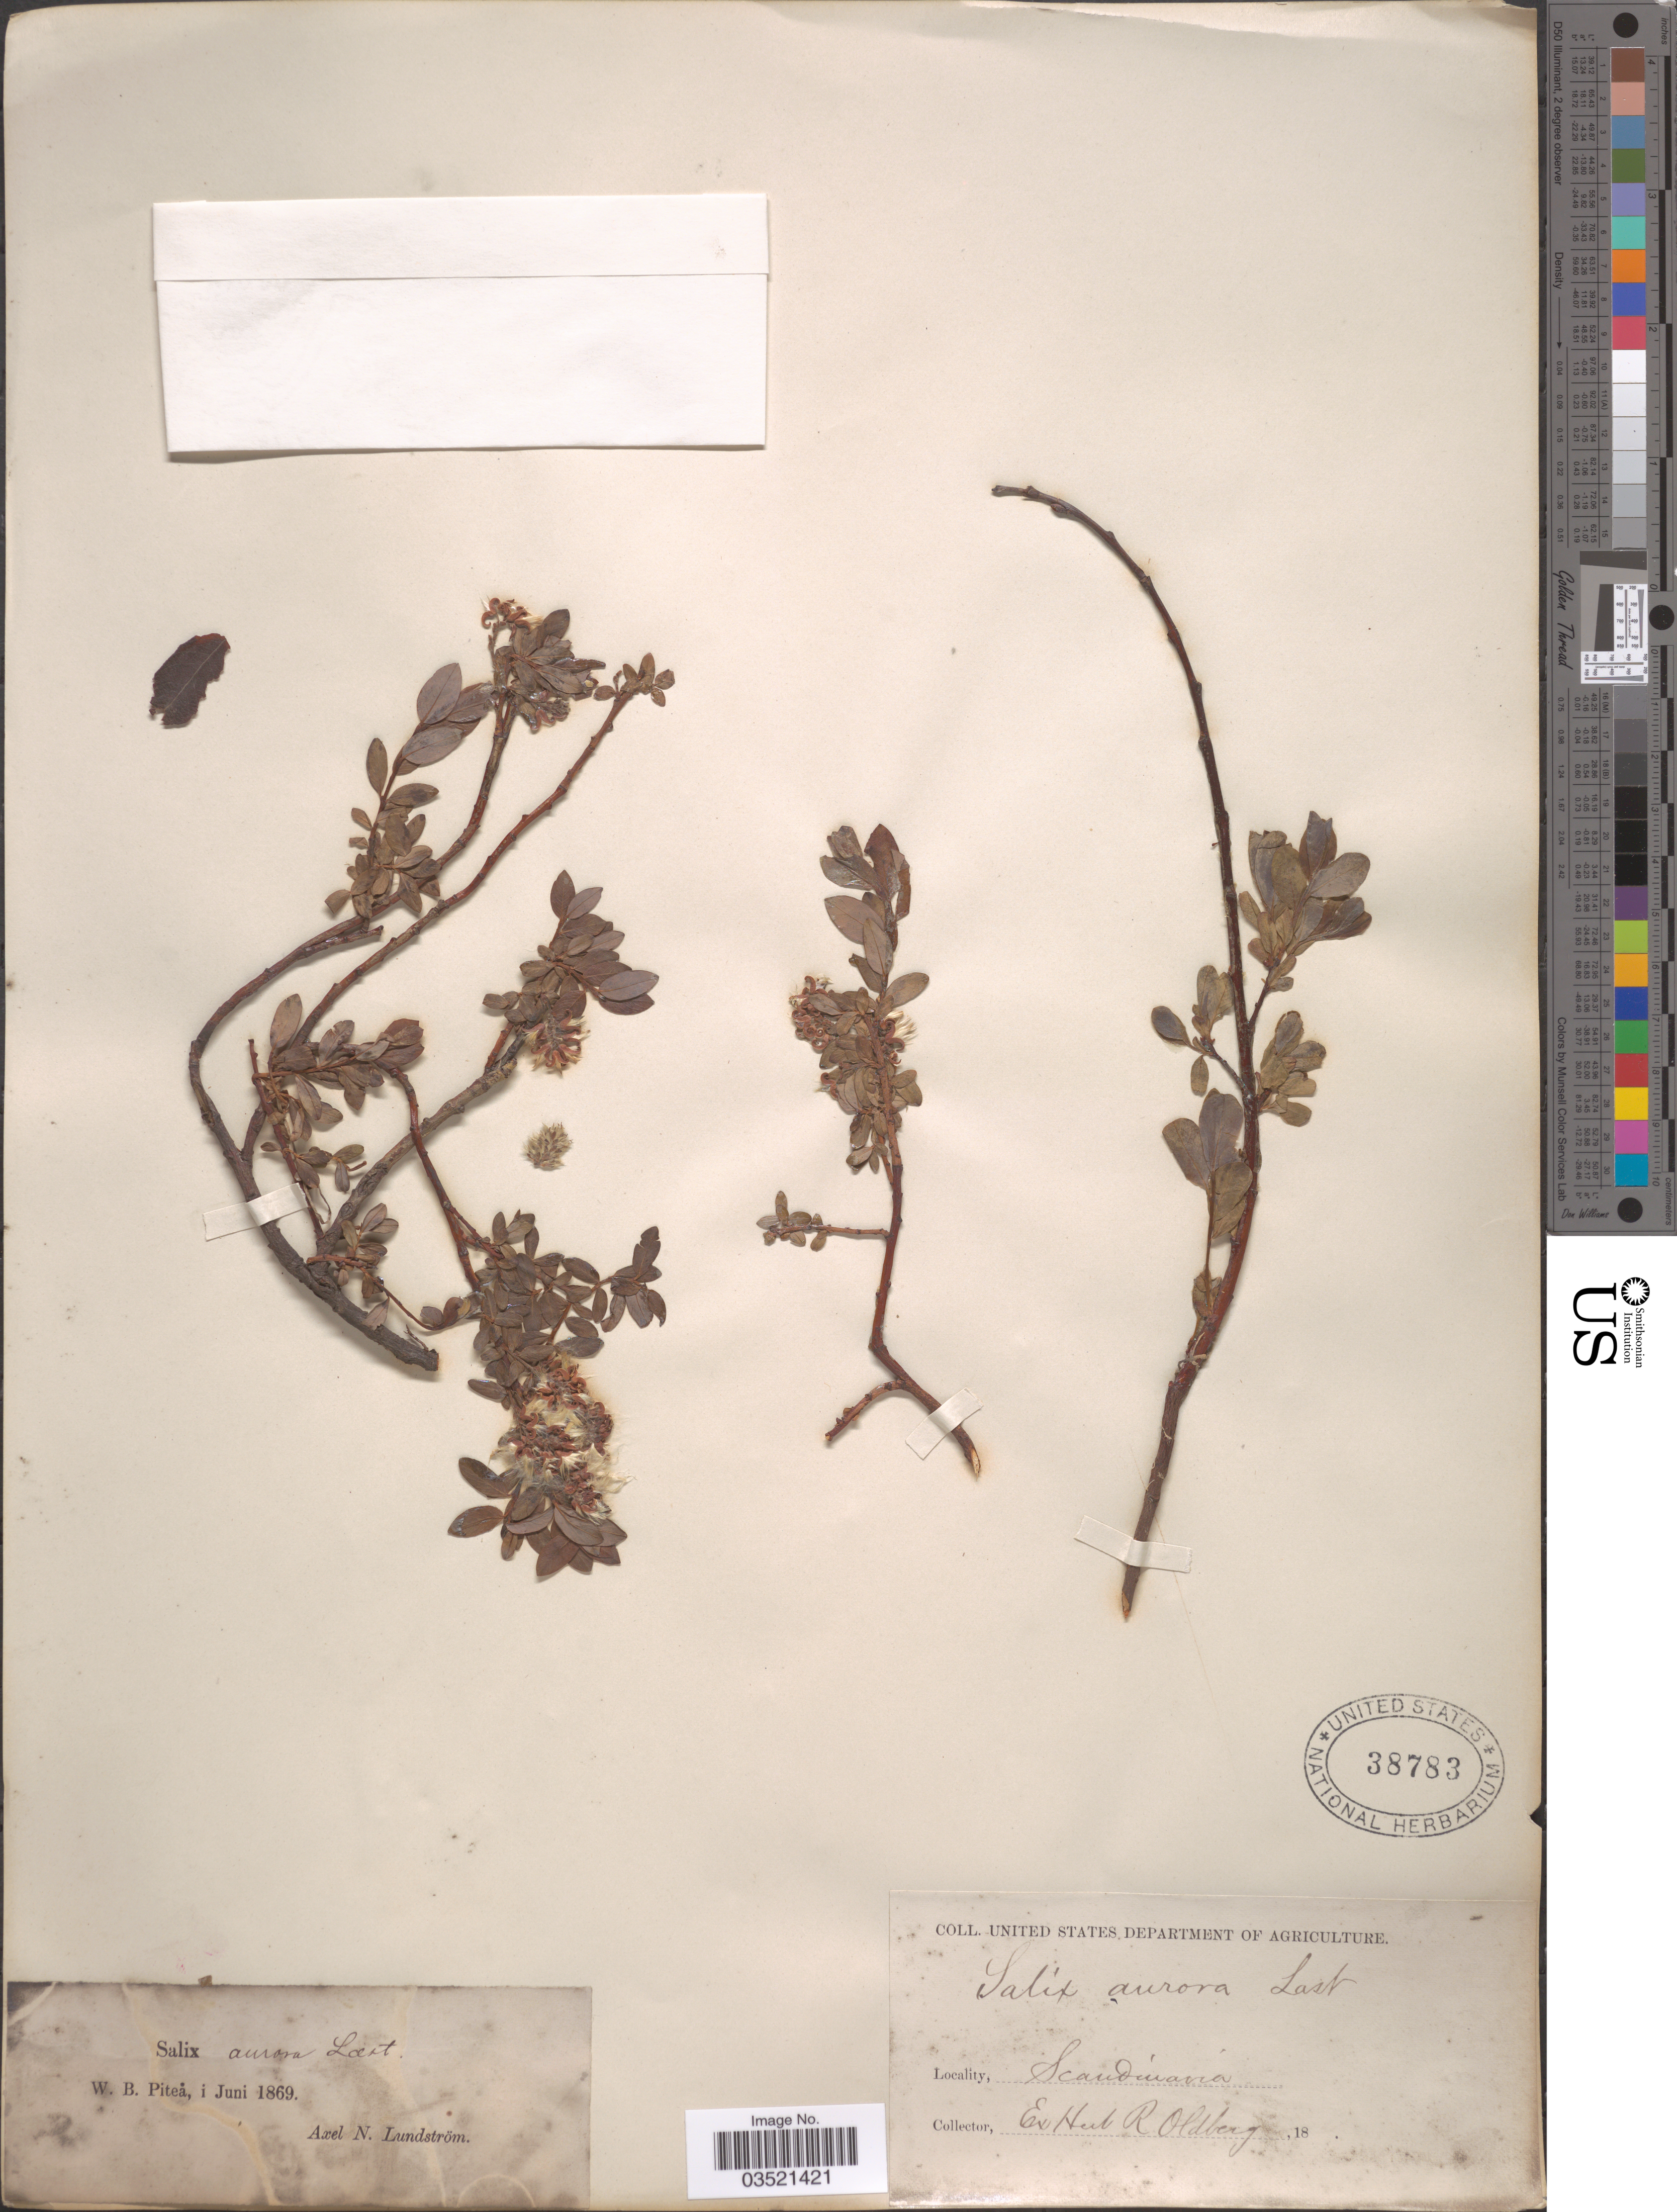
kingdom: Plantae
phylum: Tracheophyta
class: Magnoliopsida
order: Malpighiales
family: Salicaceae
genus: Salix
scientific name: Salix aurora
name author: Laest. ex Andersson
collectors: A. N. Lundstrom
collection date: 1869-06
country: Sweden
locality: W.B. Pitea. Scandinavicae.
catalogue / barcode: US 38783